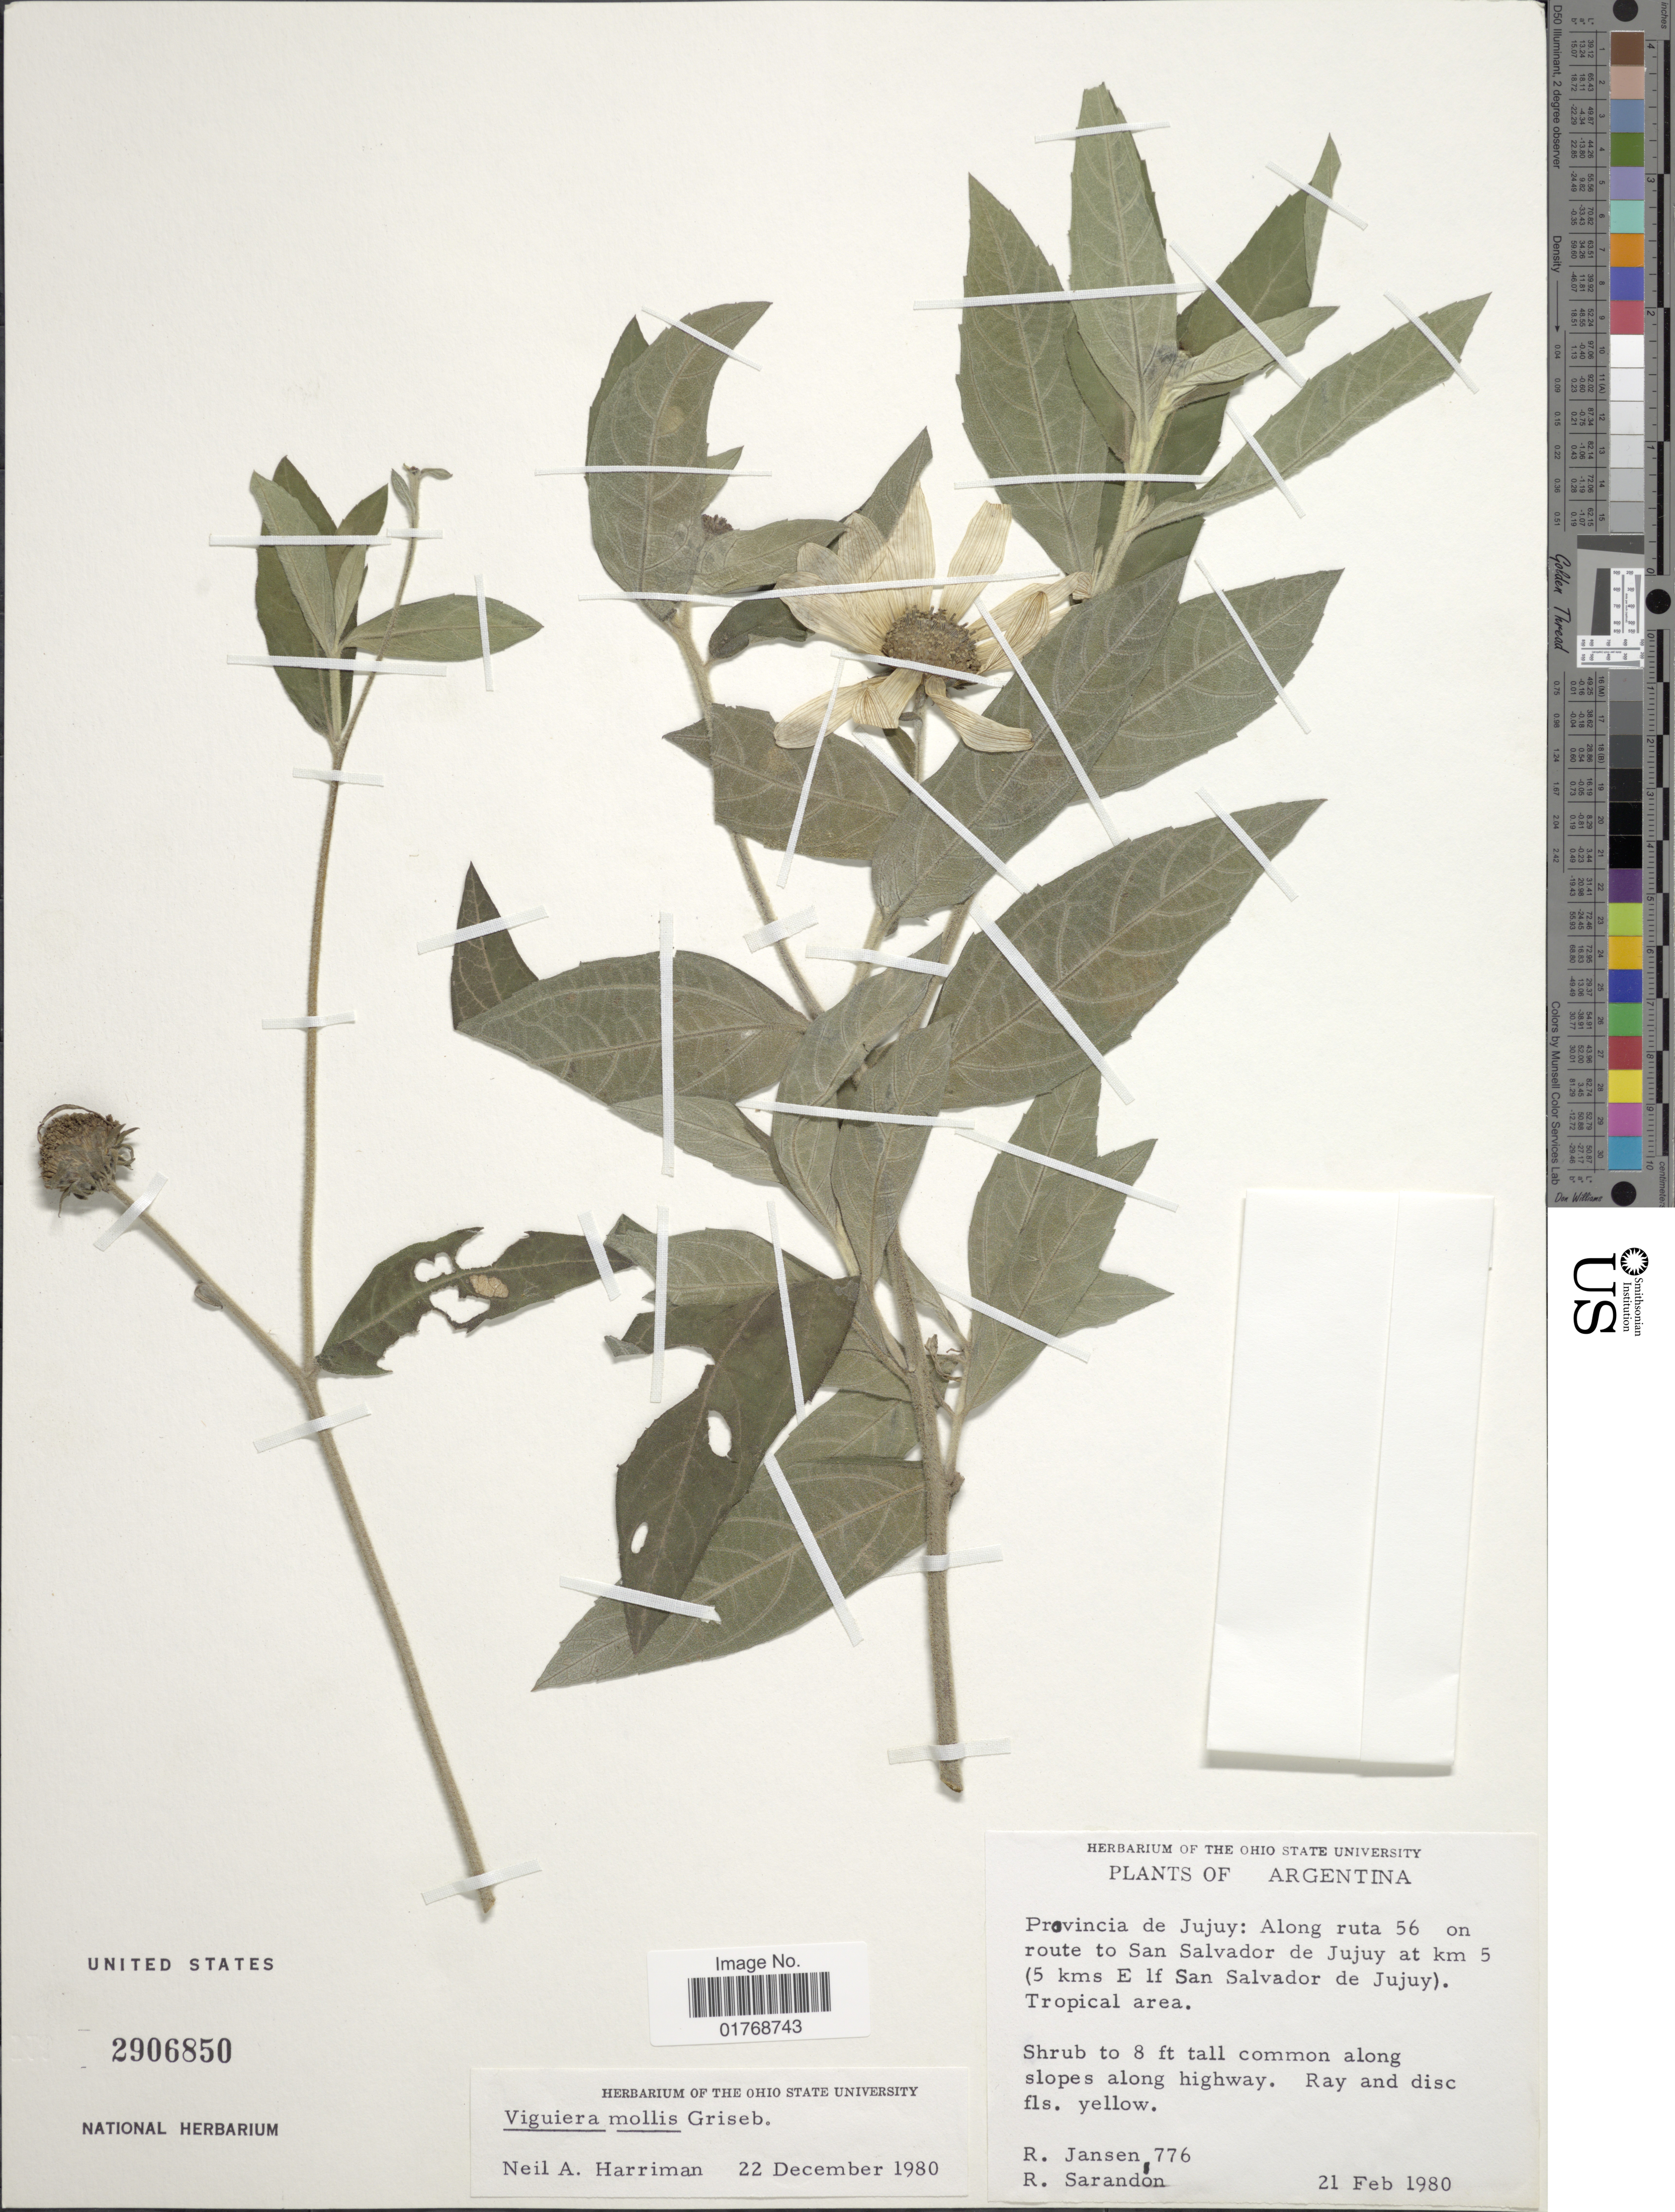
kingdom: Plantae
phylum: Tracheophyta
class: Magnoliopsida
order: Asterales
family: Asteraceae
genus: Viguiera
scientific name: Viguiera mollis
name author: Griseb.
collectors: R. K. Jansen & R. Sarandon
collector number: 776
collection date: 1980-02-21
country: Argentina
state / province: Jujuy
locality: Provincia de Jujuy: Along ruta 56 on route to San Salvador de Jujuy at km 5 (5 kms E of San Salvador de Jujuy)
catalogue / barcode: US 2906850